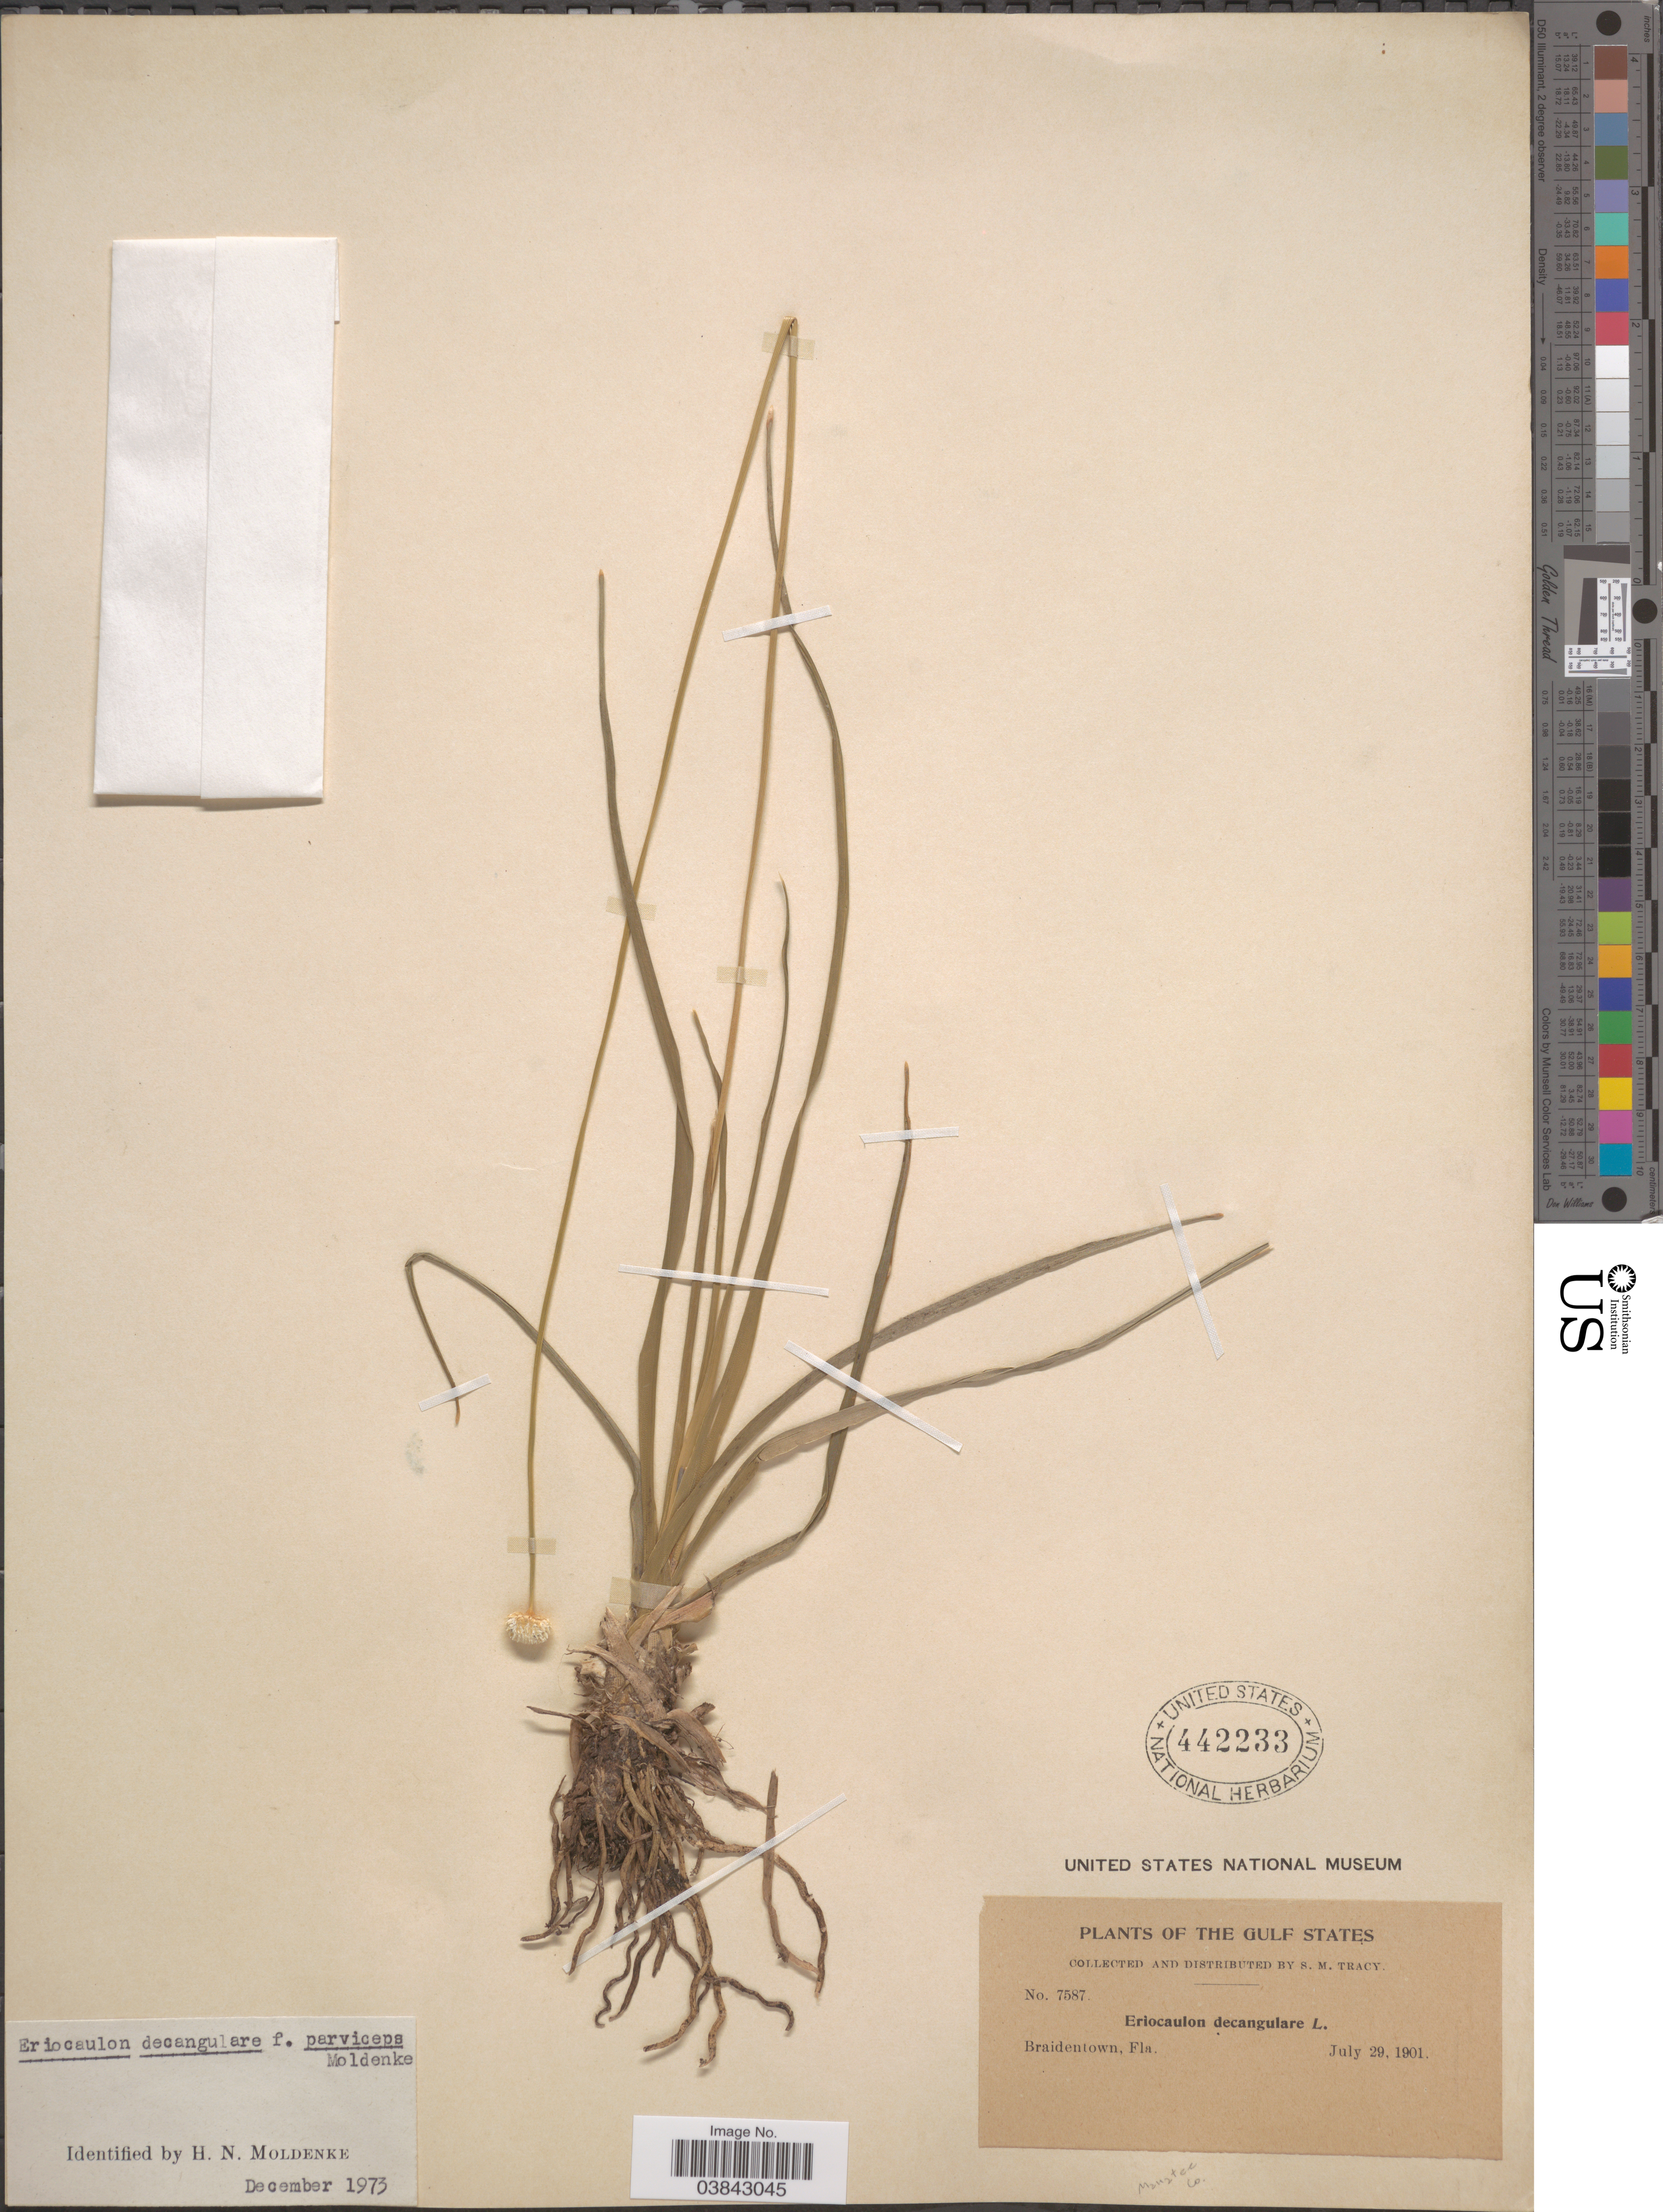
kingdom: Plantae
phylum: Tracheophyta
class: Liliopsida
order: Poales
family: Eriocaulaceae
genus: Eriocaulon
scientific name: Eriocaulon decangulare f. parviceps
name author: Moldenke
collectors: S. M. Tracy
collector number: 7587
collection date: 1901-07-29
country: United States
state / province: Florida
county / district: Manatee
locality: The Gulf States. Braidentown (present day: Bradenton)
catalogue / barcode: US 442233